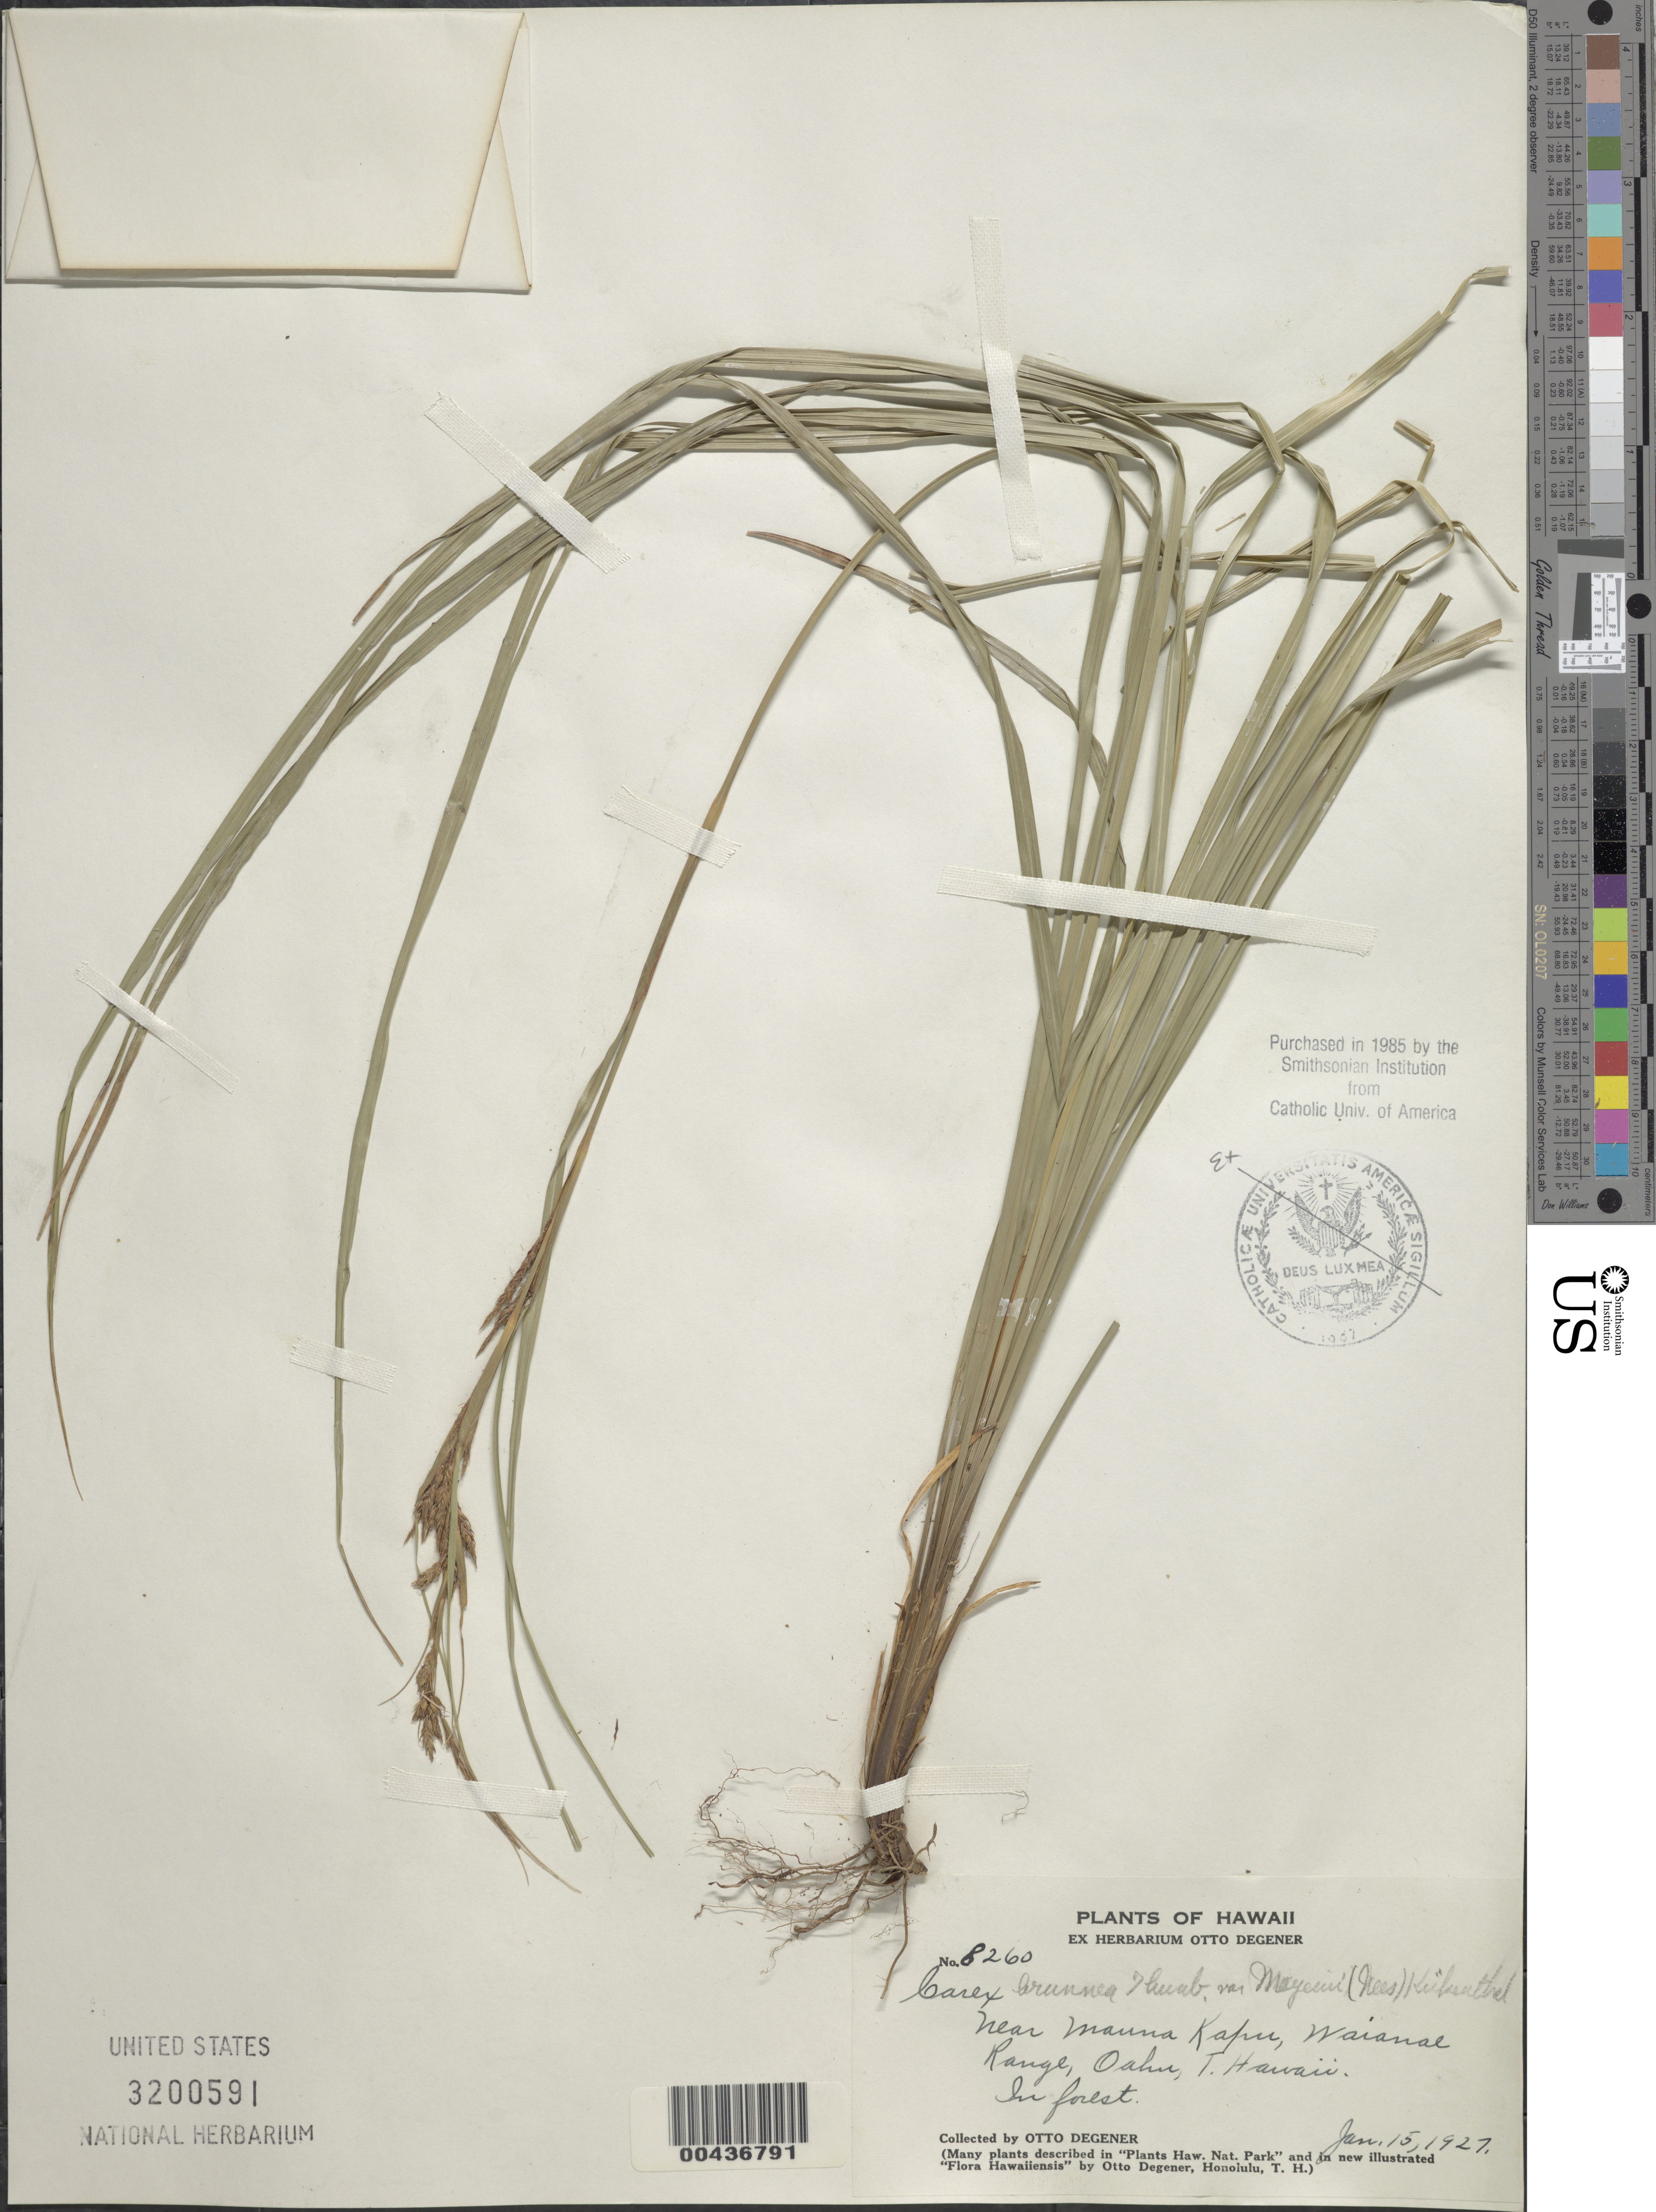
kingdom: Plantae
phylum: Tracheophyta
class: Liliopsida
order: Poales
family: Cyperaceae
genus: Carex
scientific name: Carex meyenii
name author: Nees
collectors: O. Degener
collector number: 8260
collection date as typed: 15 Jan 1927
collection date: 1927-01-15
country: United States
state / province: Hawaii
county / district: Honolulu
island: Oahu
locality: Near Mauna Kapu, Waianae Range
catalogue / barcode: US 3200591